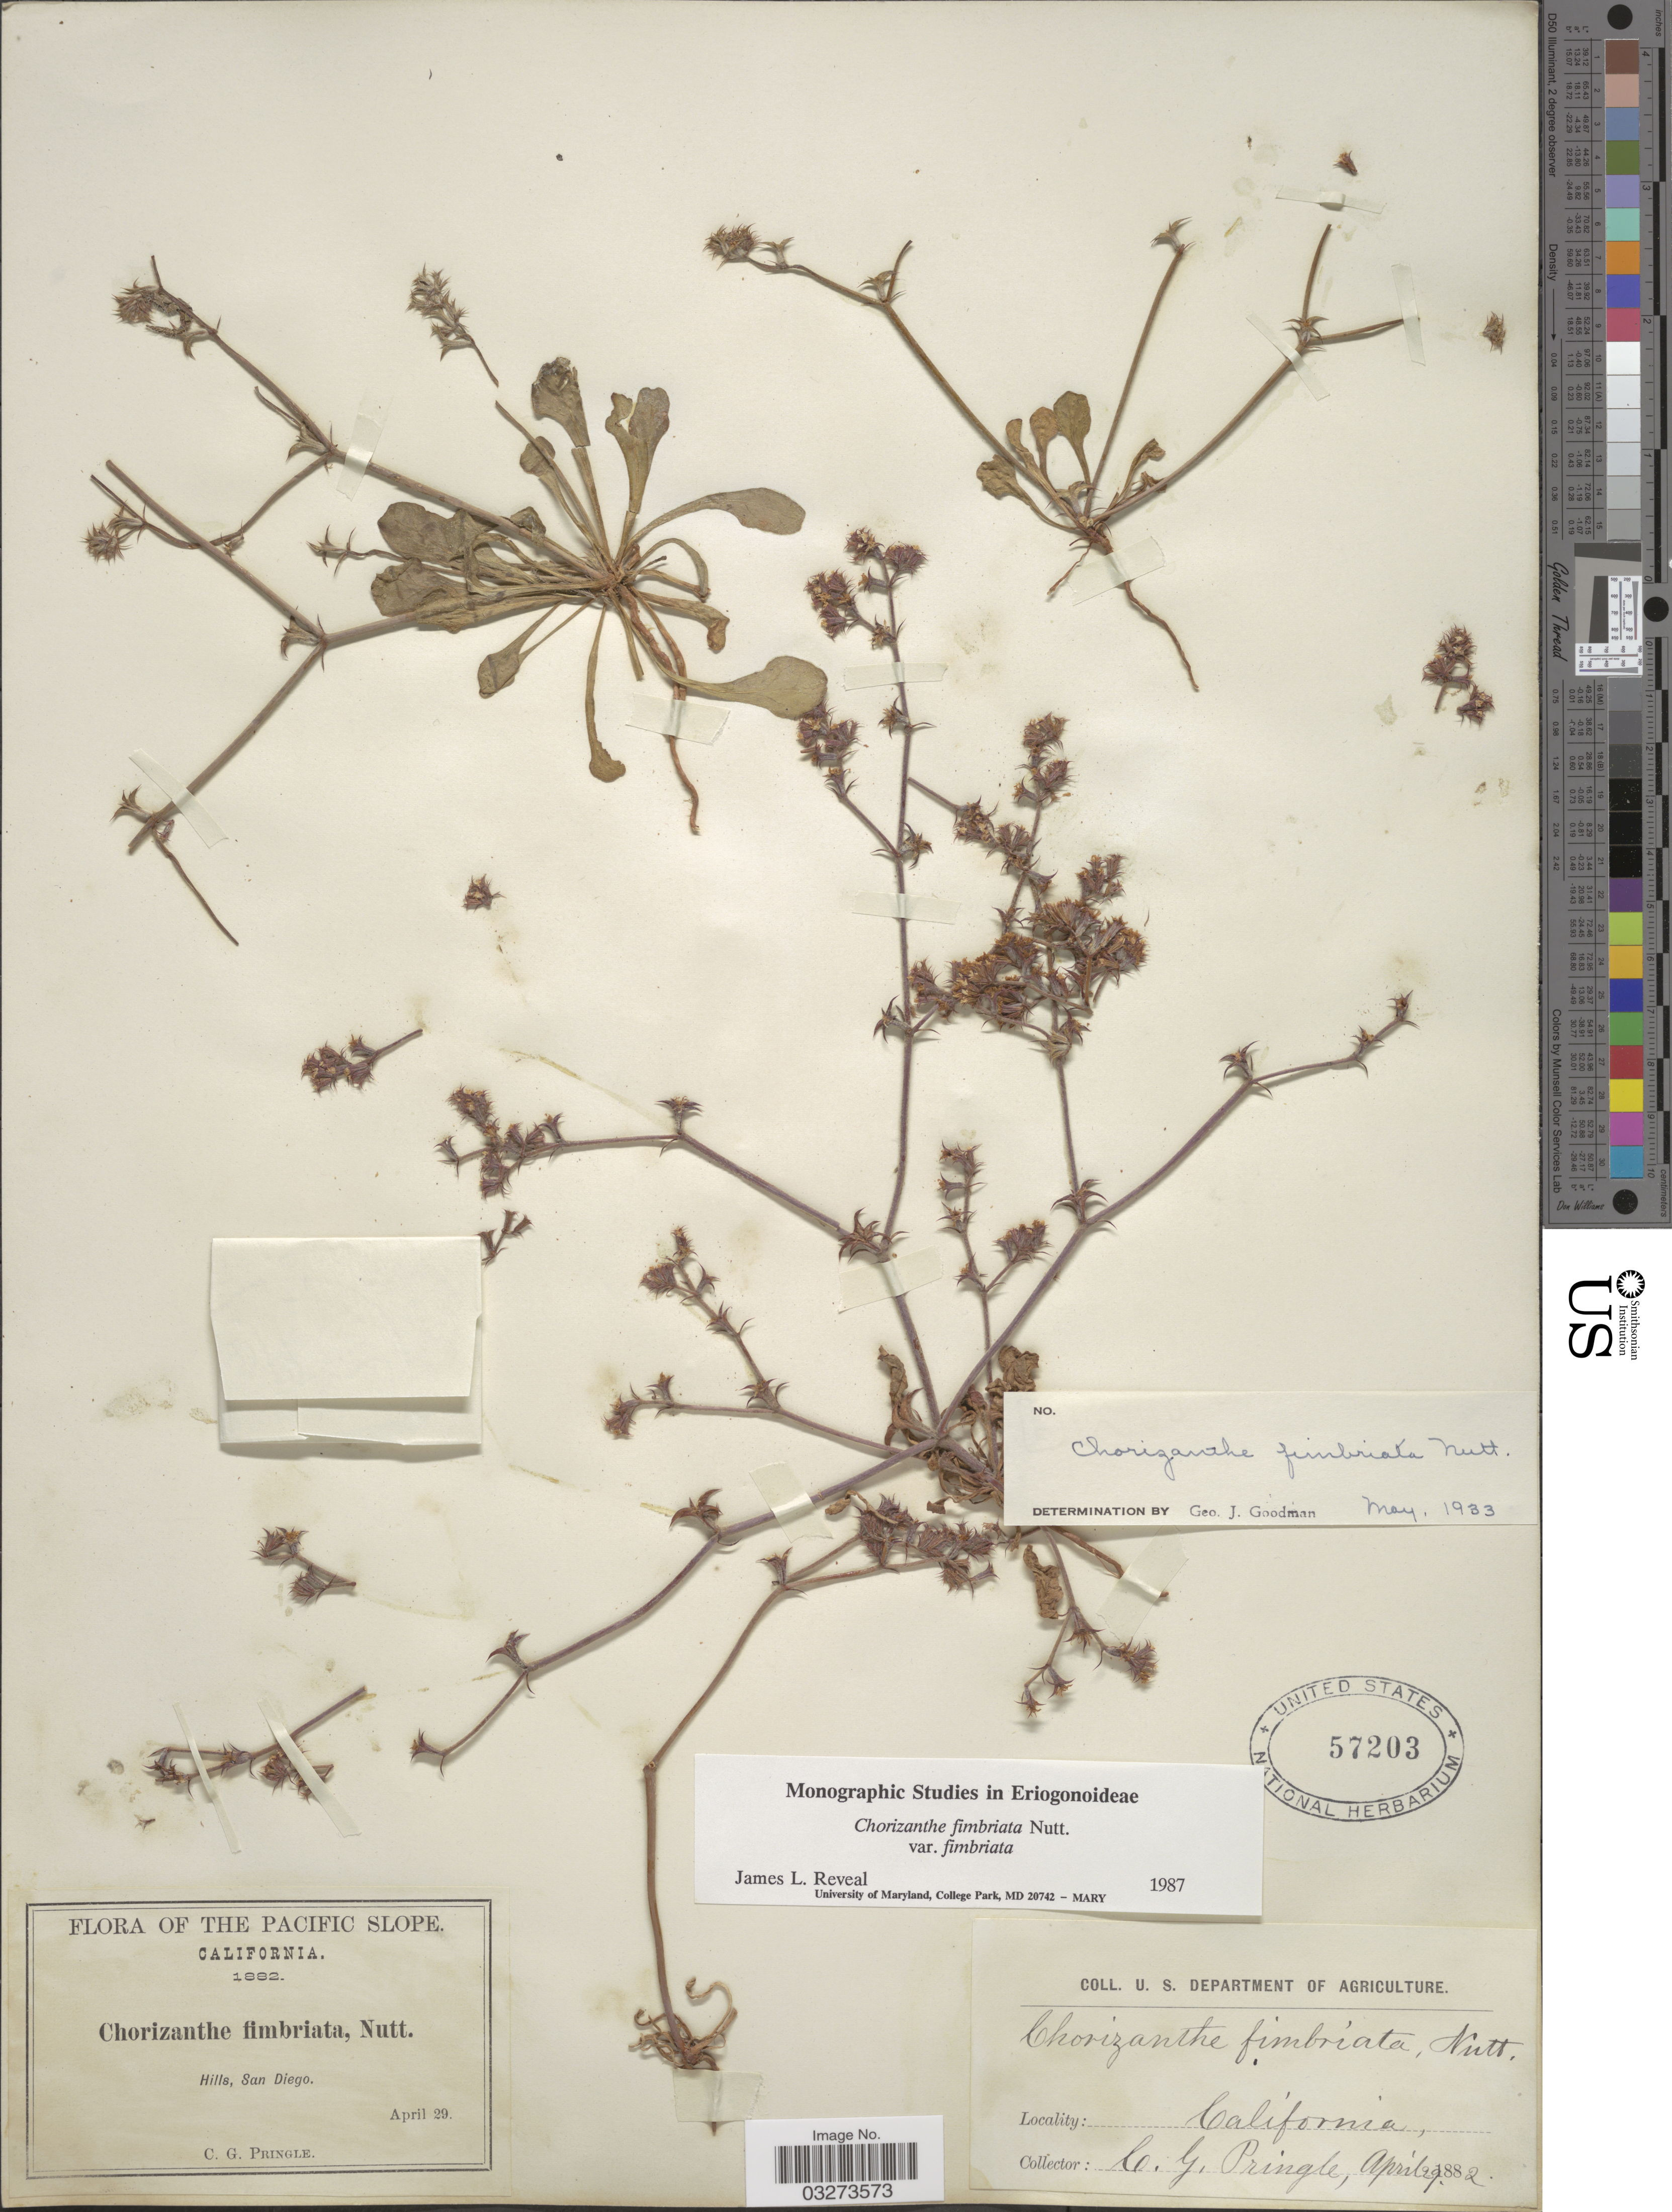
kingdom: Plantae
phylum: Tracheophyta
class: Magnoliopsida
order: Caryophyllales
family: Polygonaceae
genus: Chorizanthe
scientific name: Chorizanthe fimbriata var. fimbriata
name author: Nutt.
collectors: C. G. Pringle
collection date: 1882-04-29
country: United States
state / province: California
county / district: San Diego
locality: The Pacific Slope. Hills, San Diego.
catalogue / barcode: US 57203